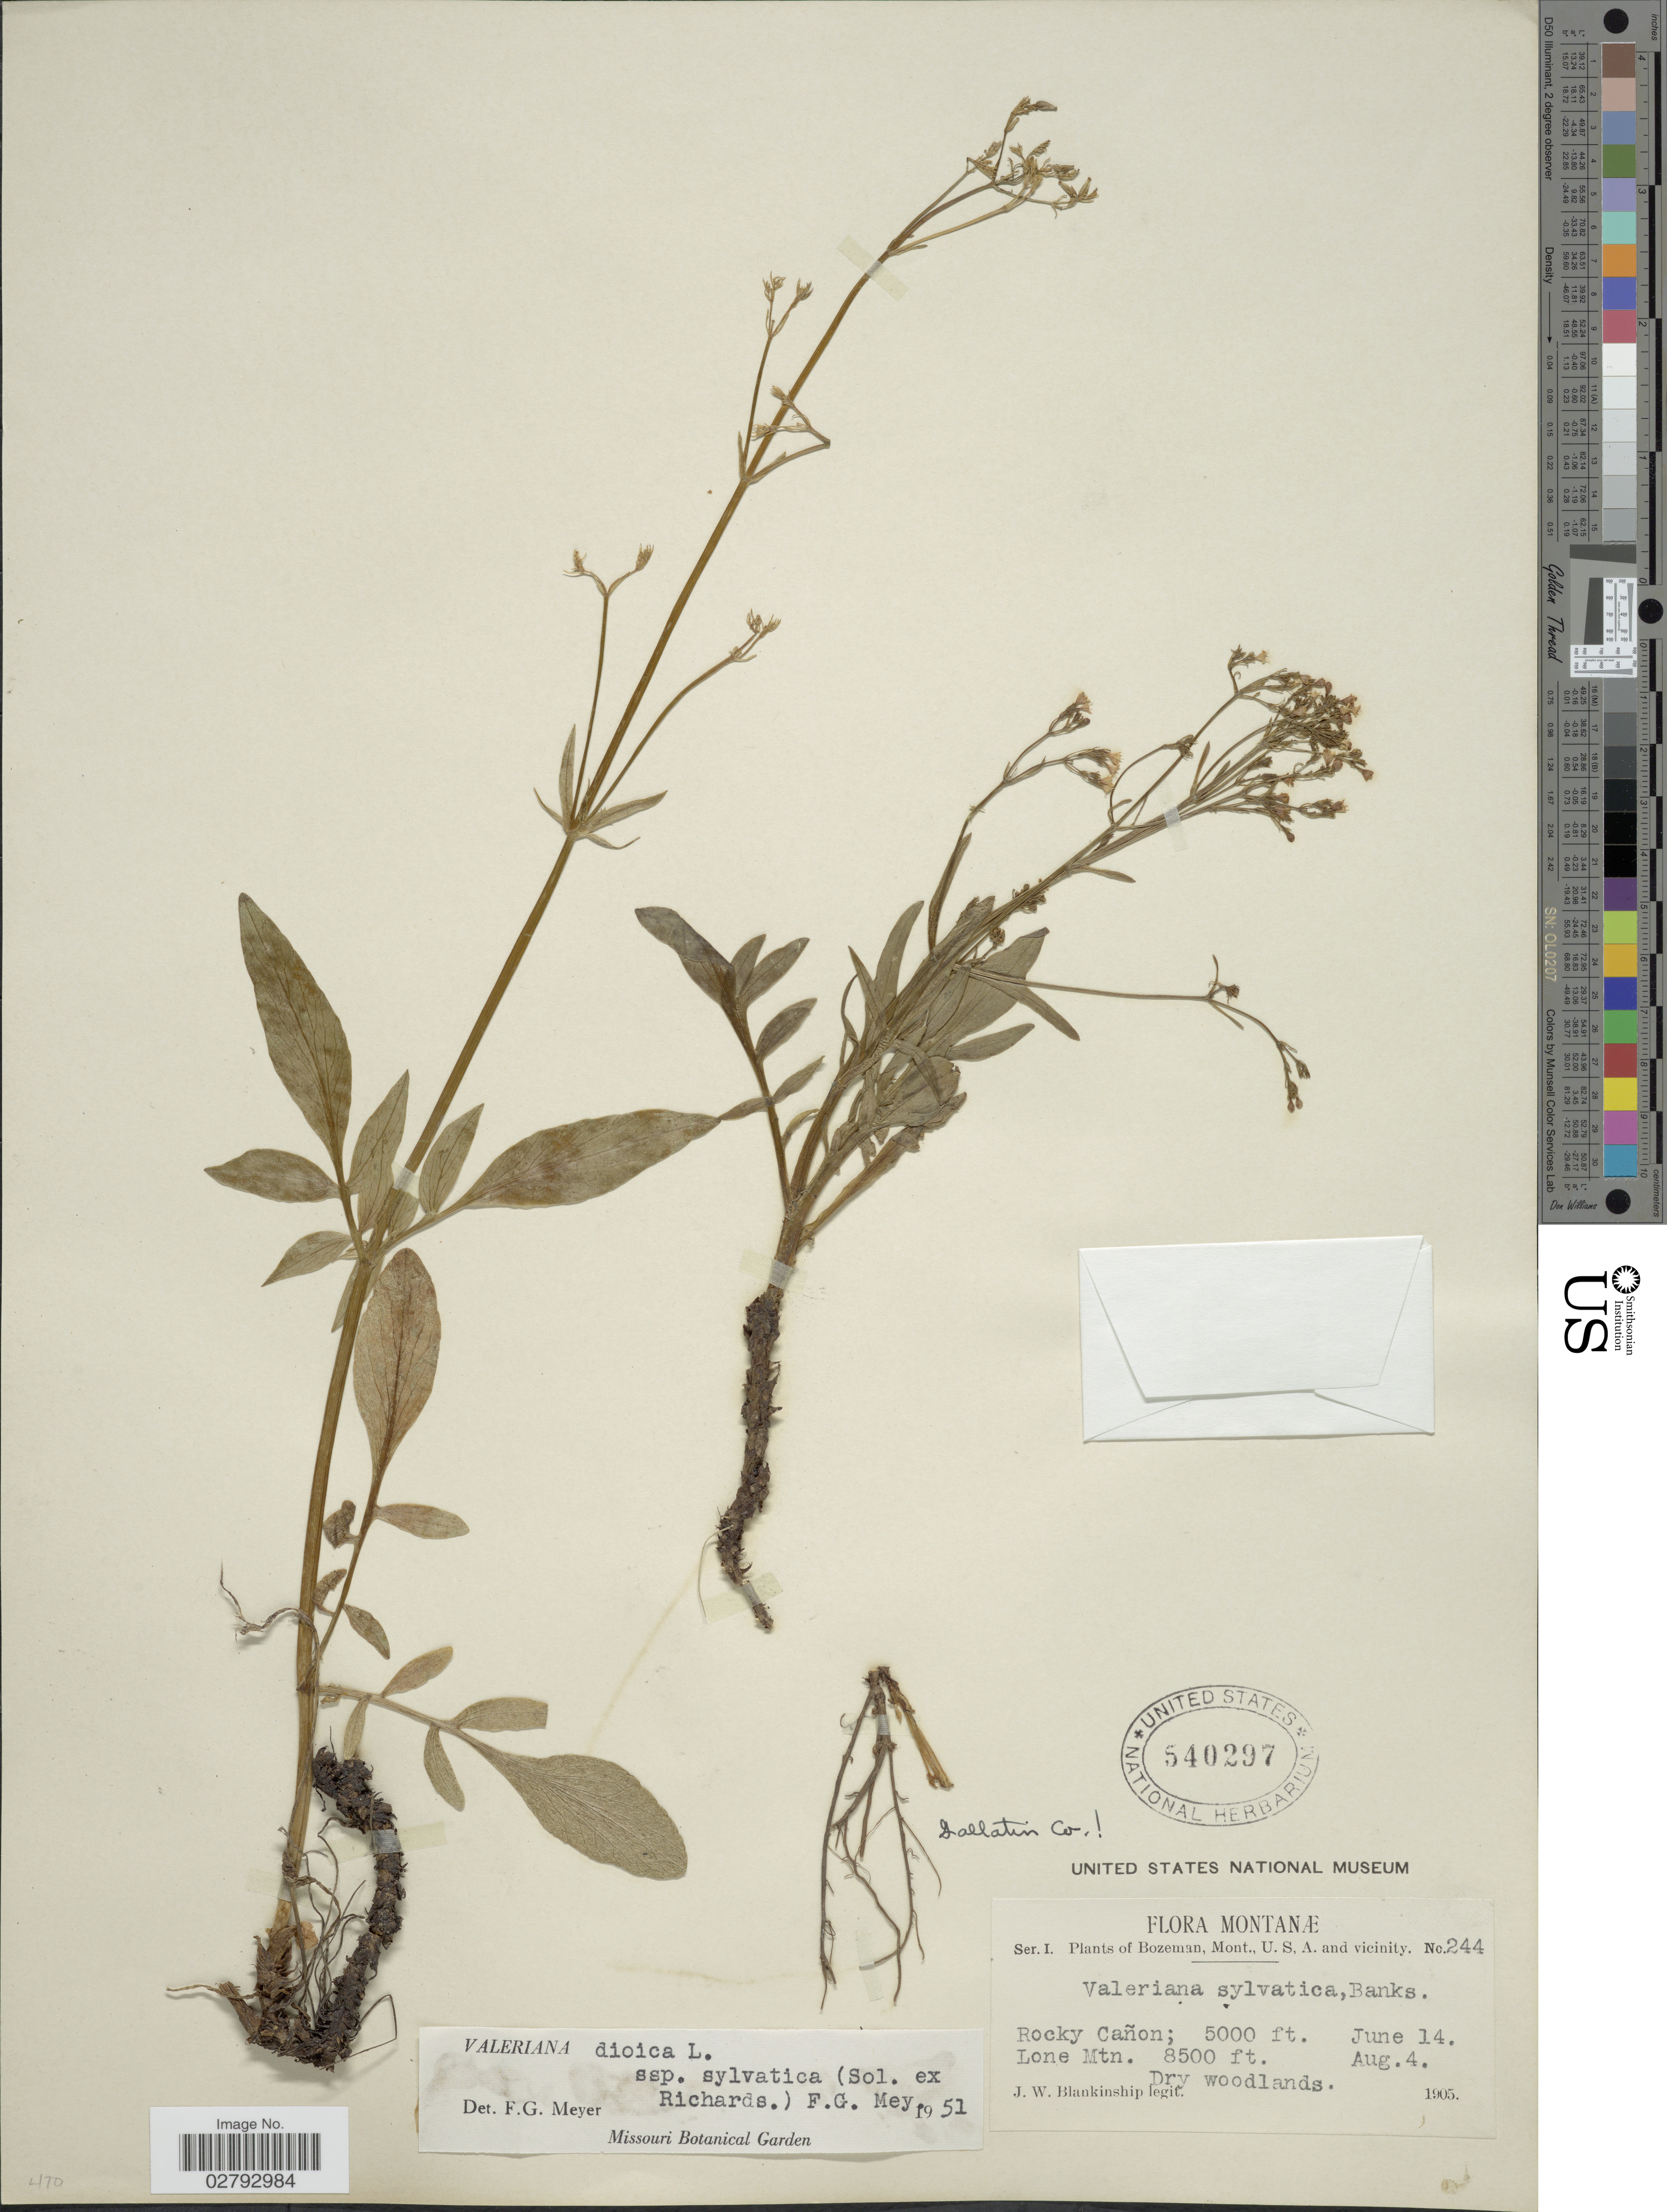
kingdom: Plantae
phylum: Tracheophyta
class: Magnoliopsida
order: Dipsacales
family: Caprifoliaceae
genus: Valeriana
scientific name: Valeriana dioica subsp. sylvatica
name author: (Sol. ex Richardson) F.G. Mey.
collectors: J. W. Blankinship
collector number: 244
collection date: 1905-06-14/1905-08-04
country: United States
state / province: Montana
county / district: Gallatin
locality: Bozeman, Rocky Cañon. Lone Mtn.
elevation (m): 1524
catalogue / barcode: US 540297